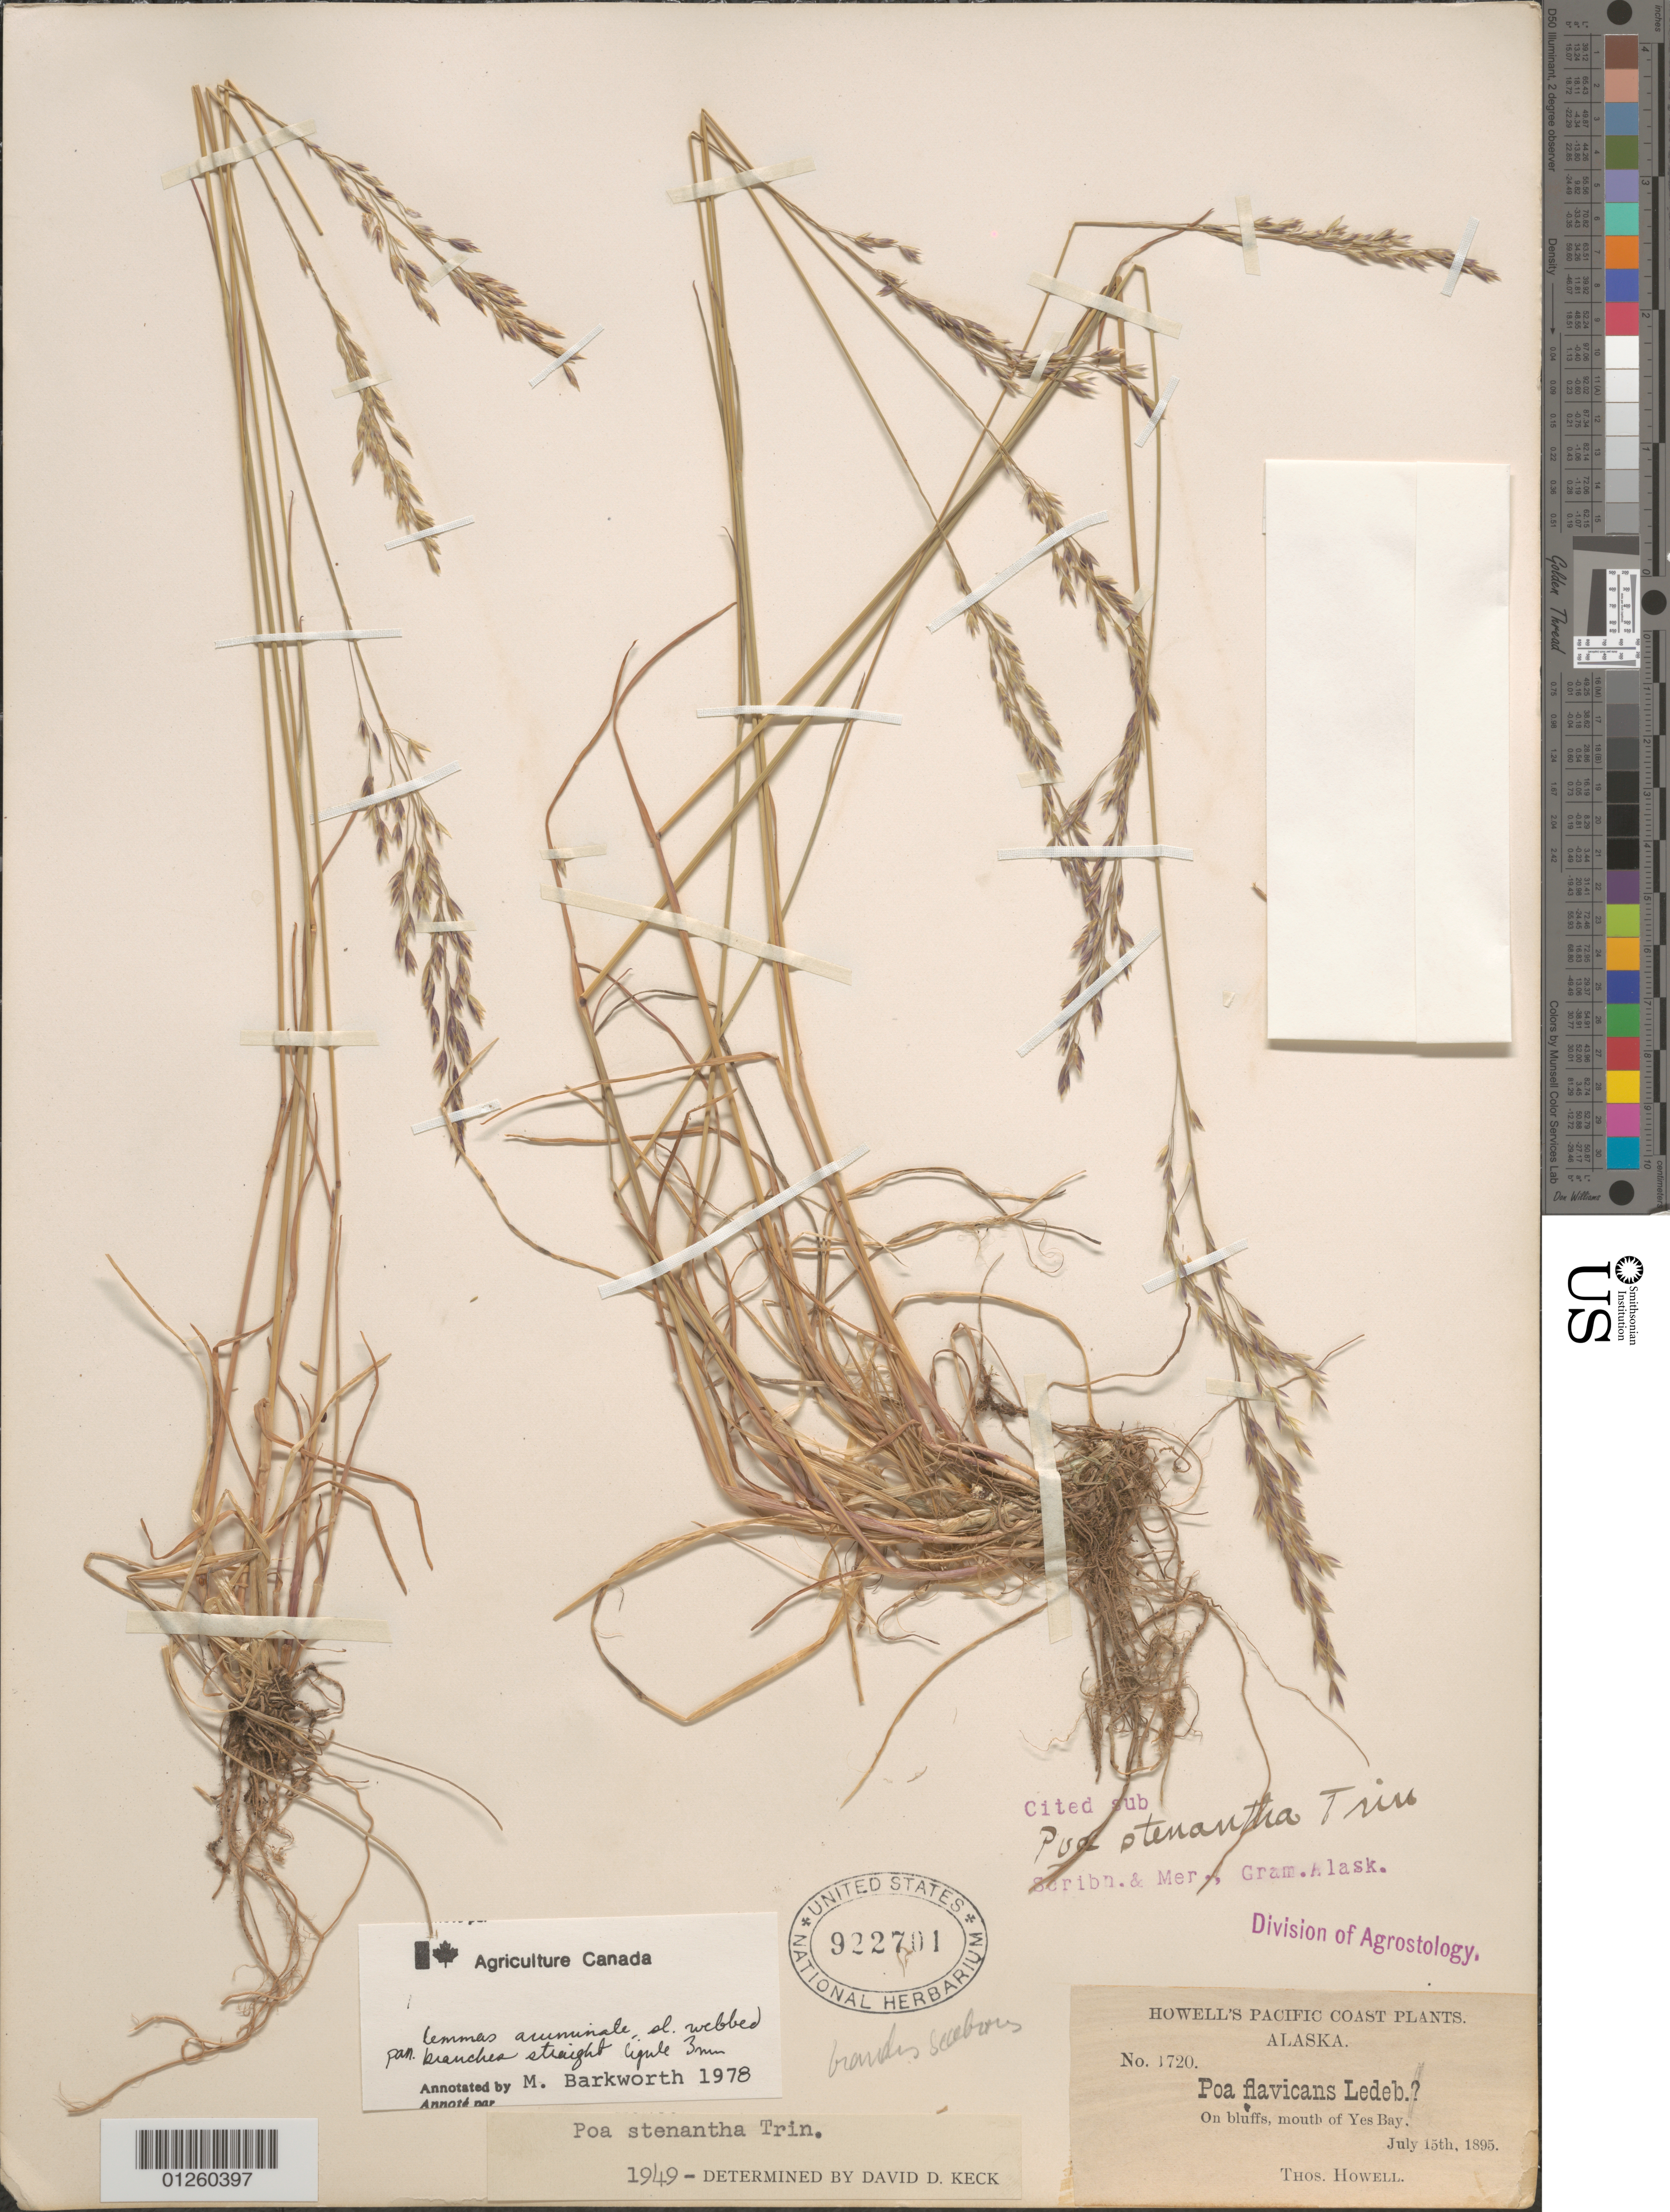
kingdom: Plantae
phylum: Tracheophyta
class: Liliopsida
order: Poales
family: Poaceae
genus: Poa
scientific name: Poa stenantha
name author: Trin.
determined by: Soreng, Robert J., Research Associate (BOT), Smithsonian Institution - National Museum of Natural History (UNITED STATES)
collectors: T. Howell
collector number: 1720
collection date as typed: July 15th, 1895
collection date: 1895-07-15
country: United States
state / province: Alaska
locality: Howell's Pacific coast plants. Alaska.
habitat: on bluffs, mouth of Yes Bay.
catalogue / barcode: US 922701